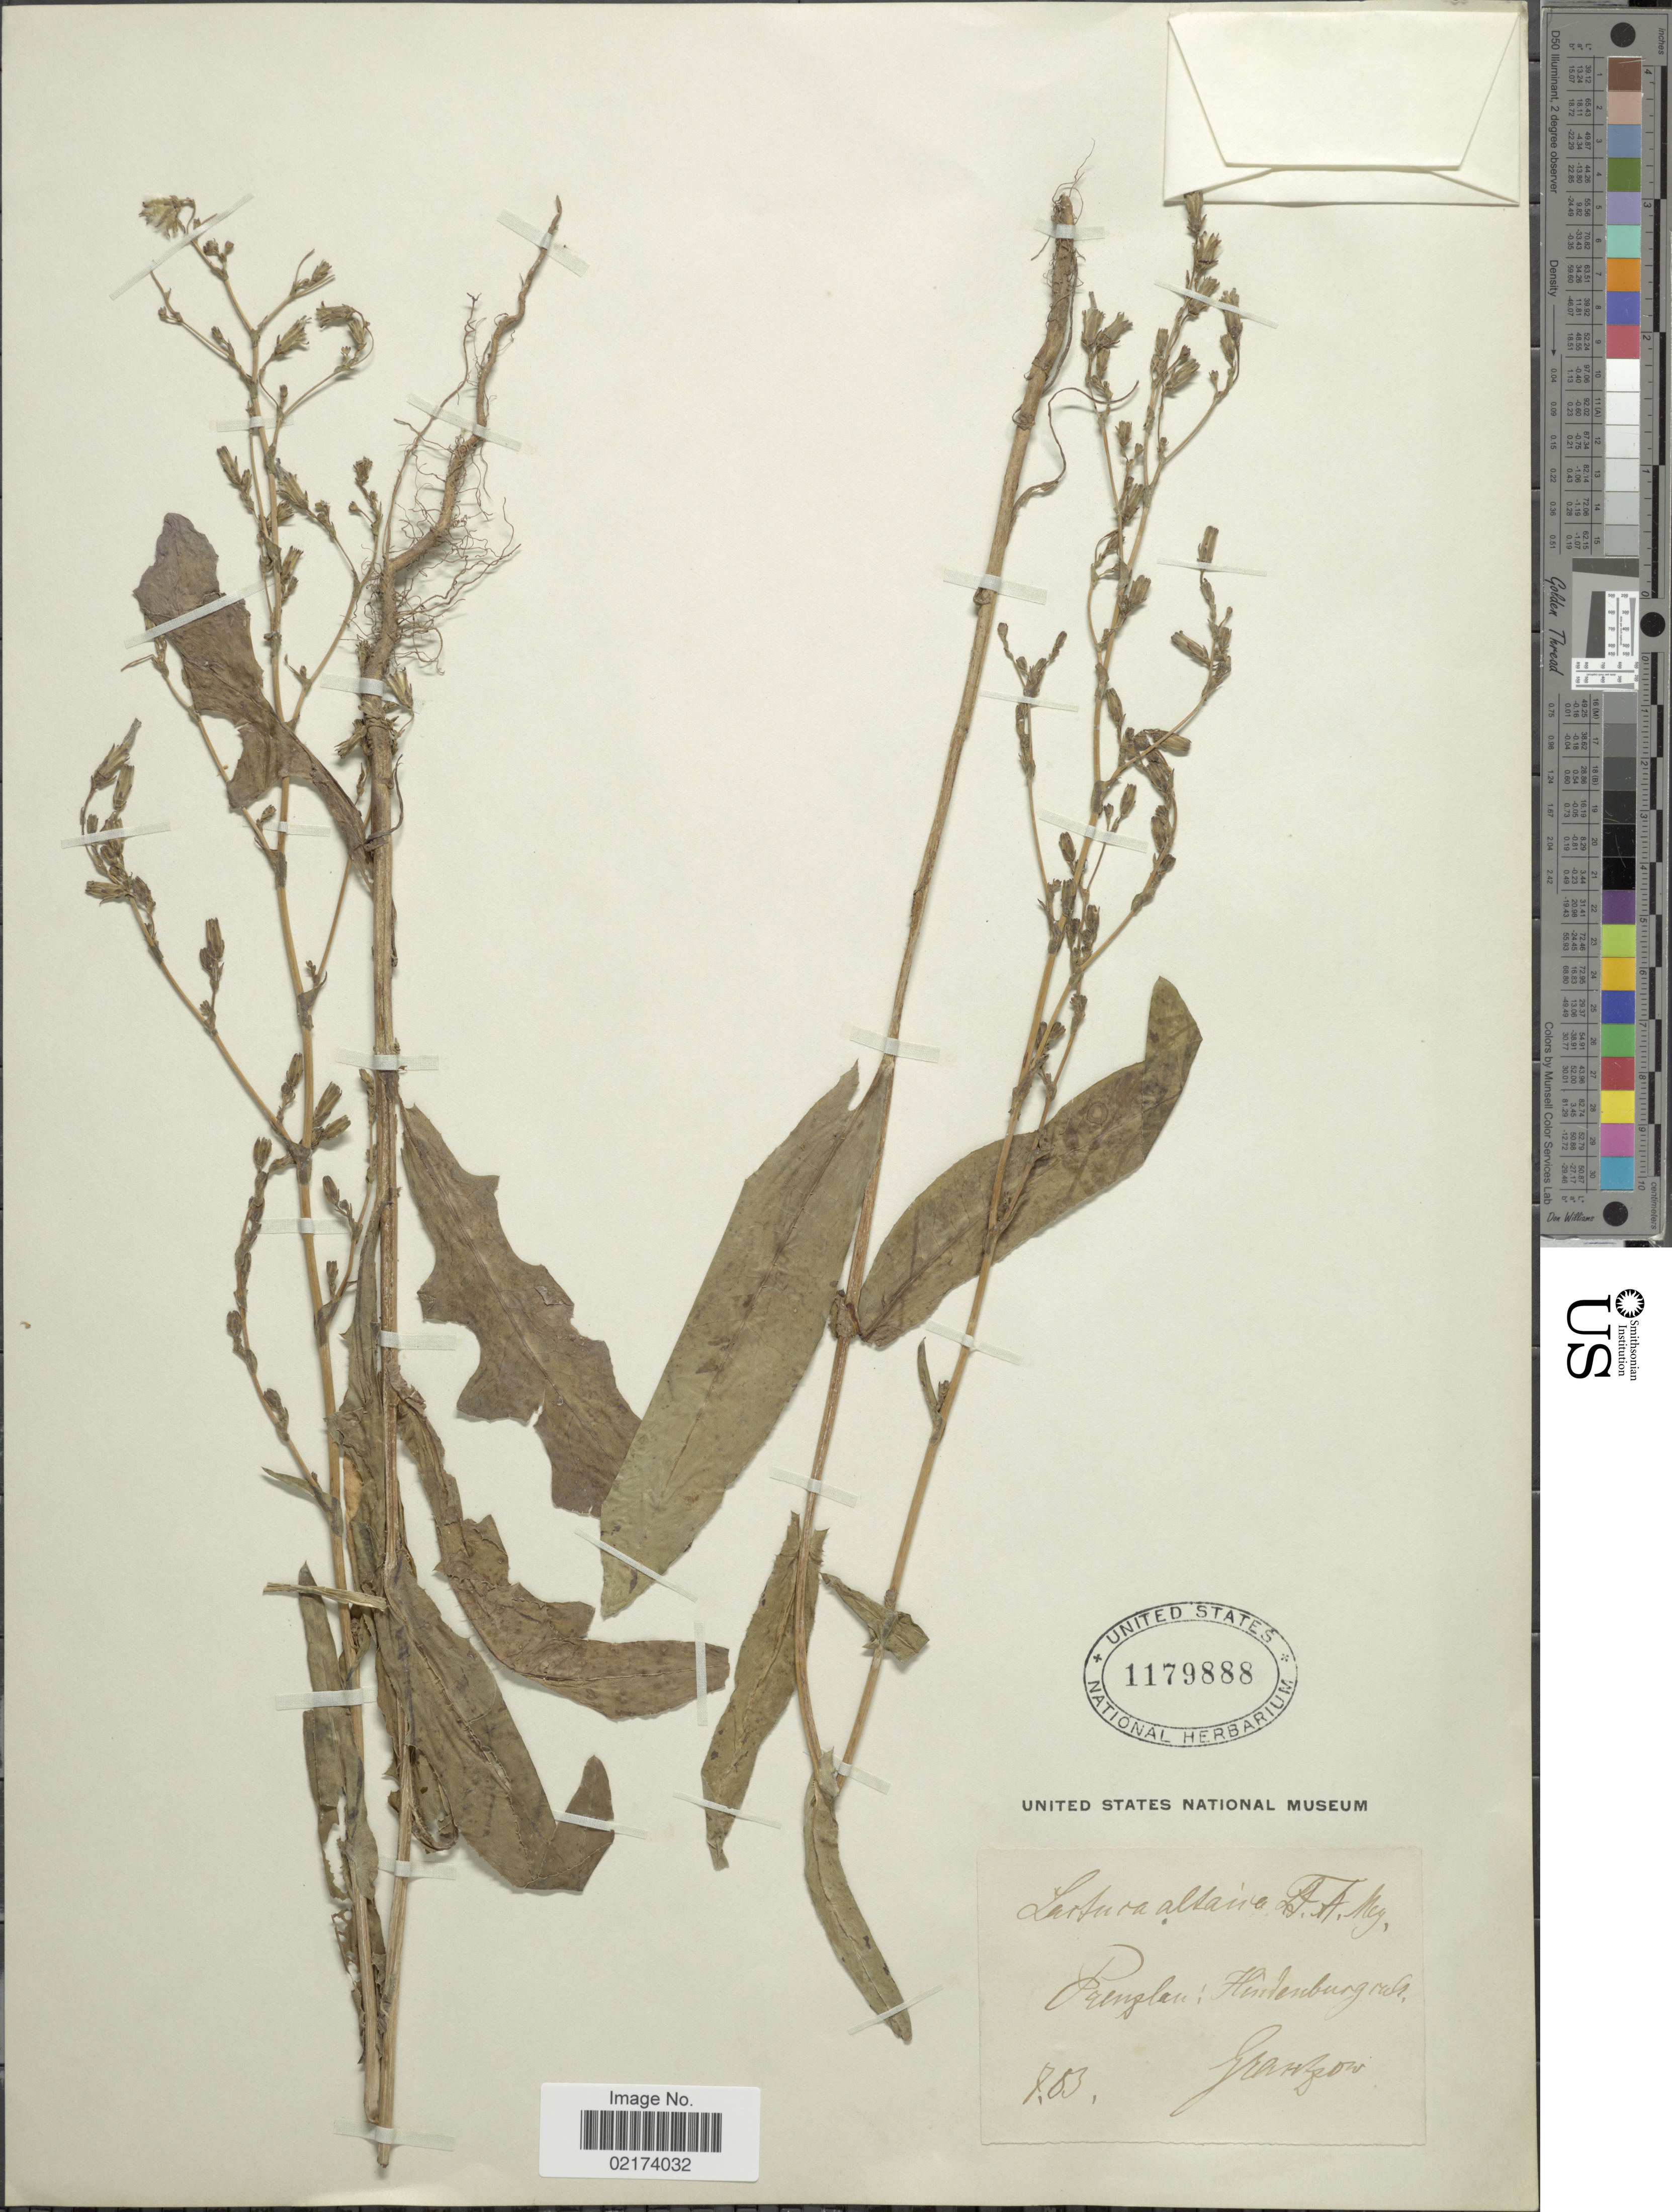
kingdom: Plantae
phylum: Tracheophyta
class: Magnoliopsida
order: Asterales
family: Asteraceae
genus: Lactuca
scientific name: Lactuca serriola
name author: L.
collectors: Grantzow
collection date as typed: Transcribed d/m/y: /7/83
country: Germany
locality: Prenzlau: Hindenburg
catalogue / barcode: US 1179888